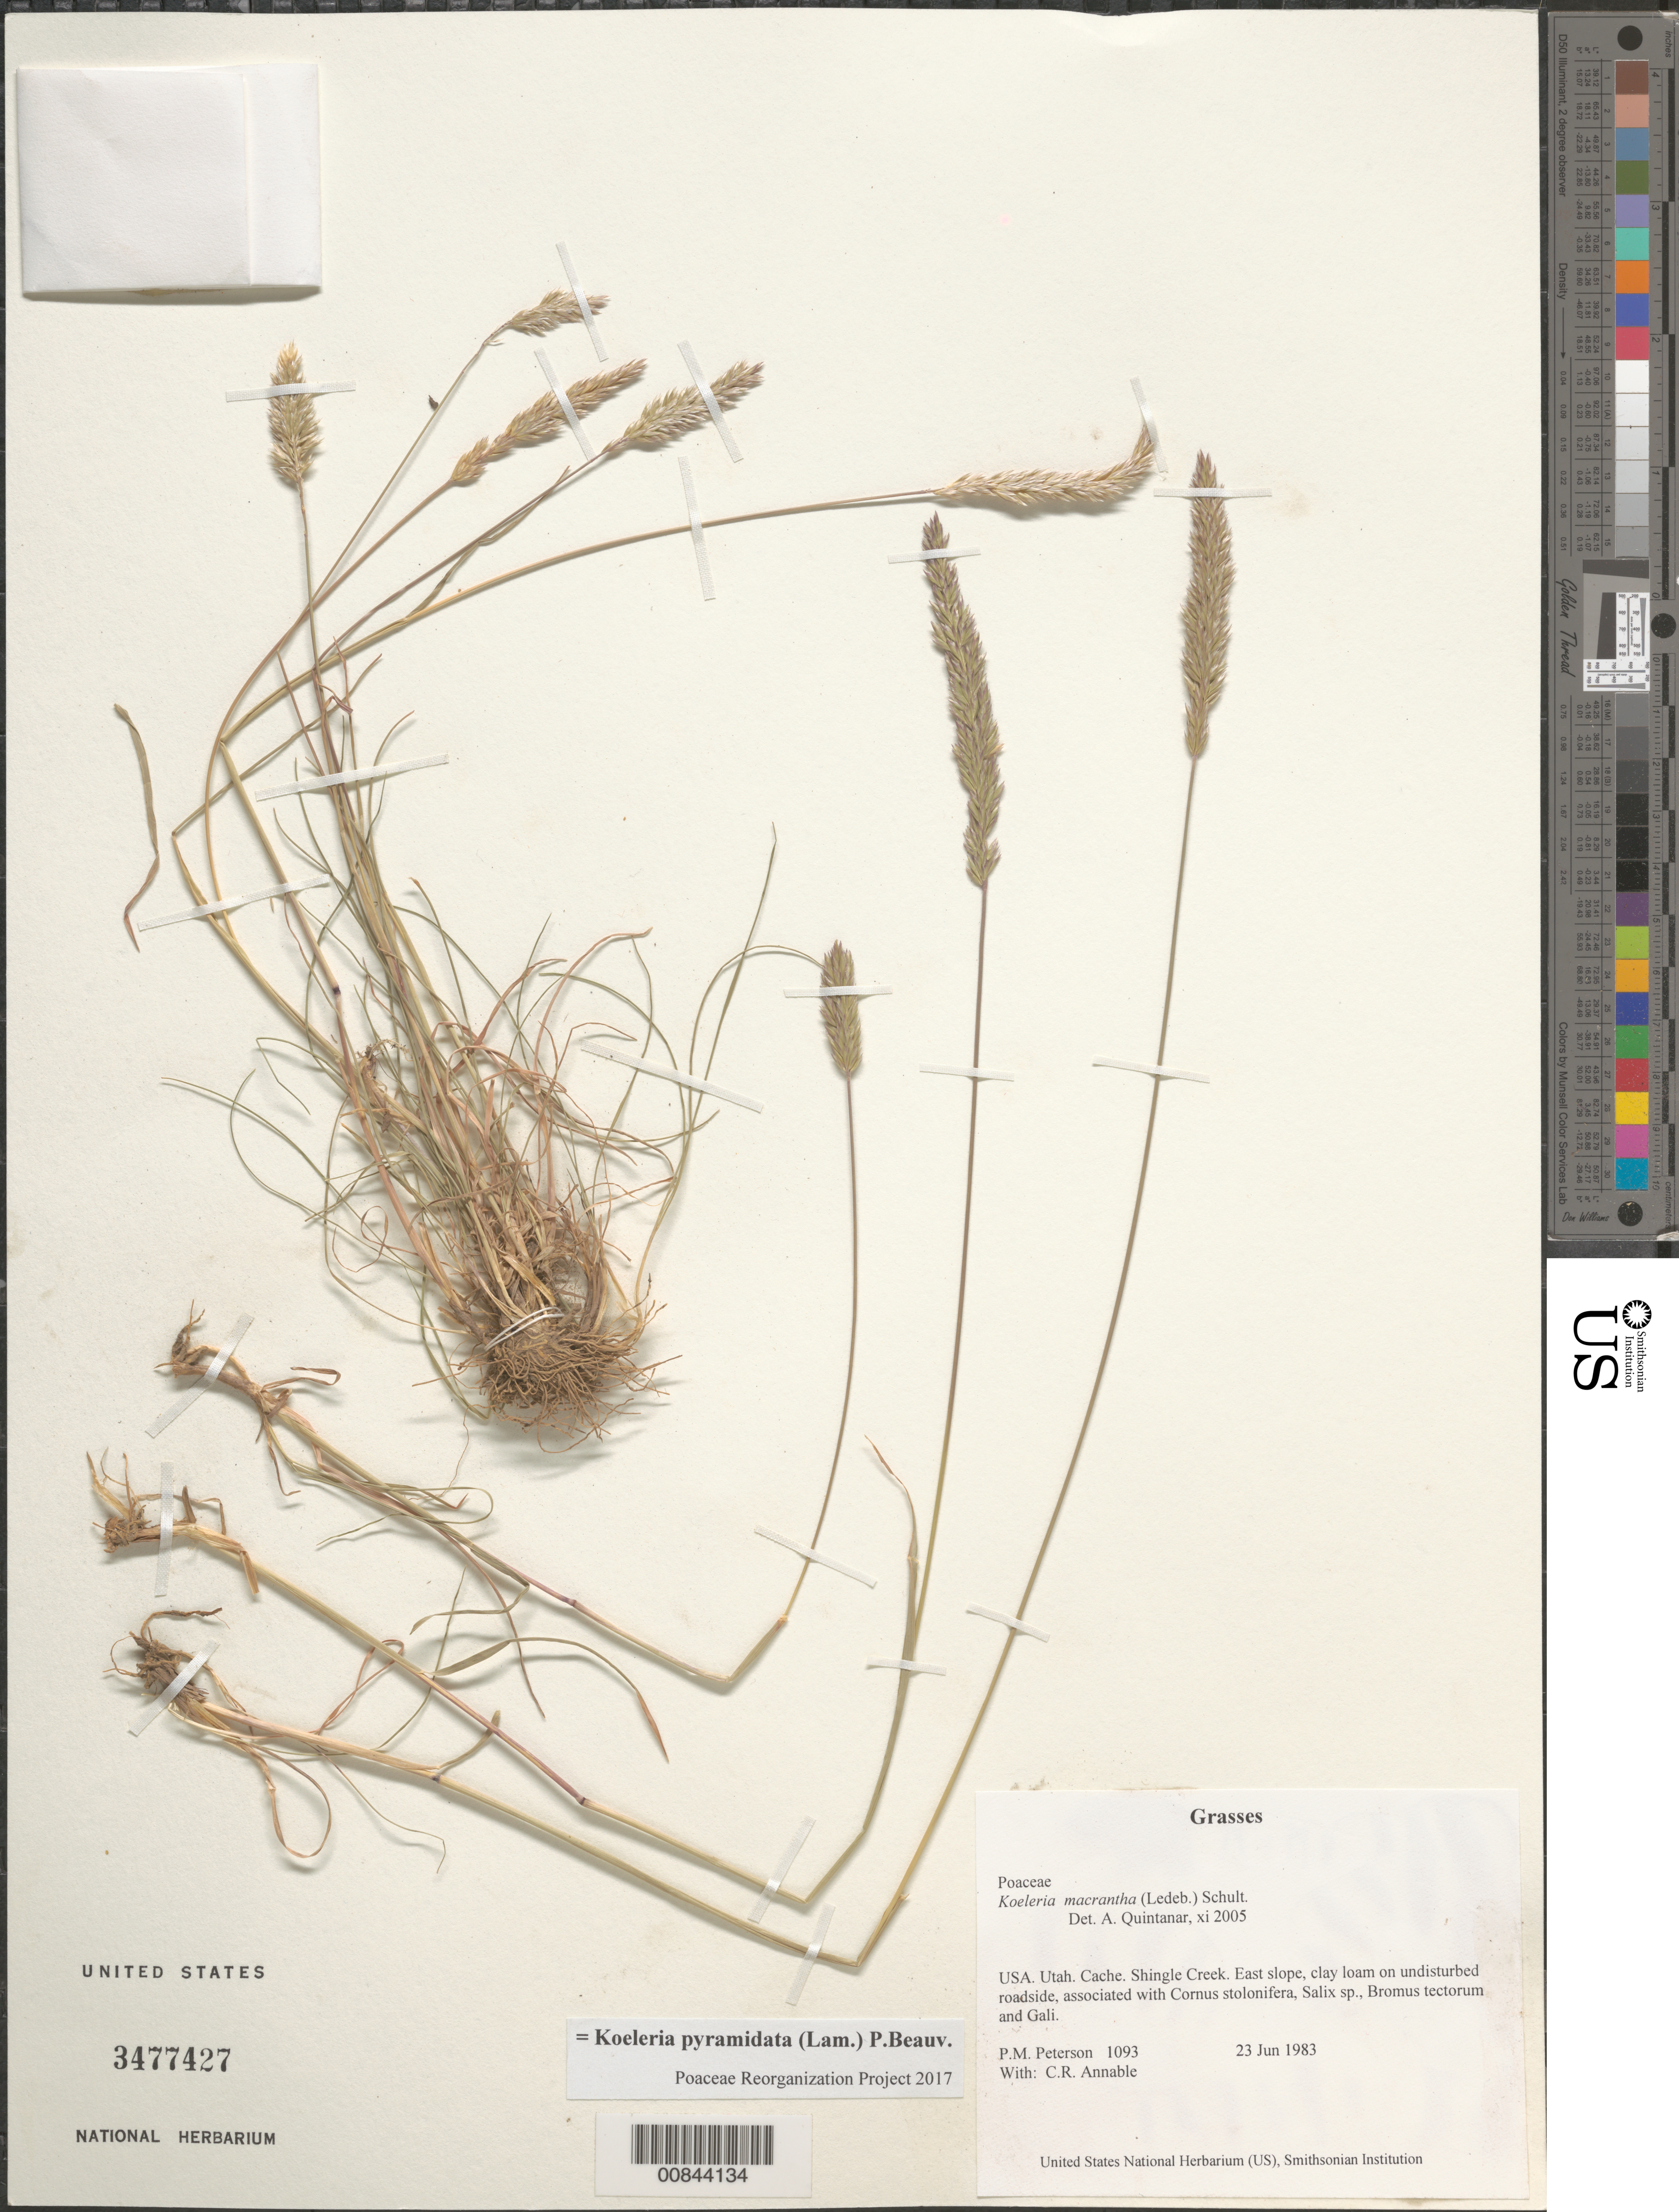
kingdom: Plantae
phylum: Tracheophyta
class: Liliopsida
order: Poales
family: Poaceae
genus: Koeleria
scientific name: Koeleria pyramidata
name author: (Lam.) P. Beauv.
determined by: Quintanar, A.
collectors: P. M. Peterson & C. R. Annable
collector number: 01093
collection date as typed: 23 Jun 1983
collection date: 1983-06-23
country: United States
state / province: Utah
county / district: Cache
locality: Shingle Creek.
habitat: East slope, clay loam on undisturbed roadside, associated with Cornus stolonifera, Salix sp., Bromus tectorum and Gali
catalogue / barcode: US 3477427